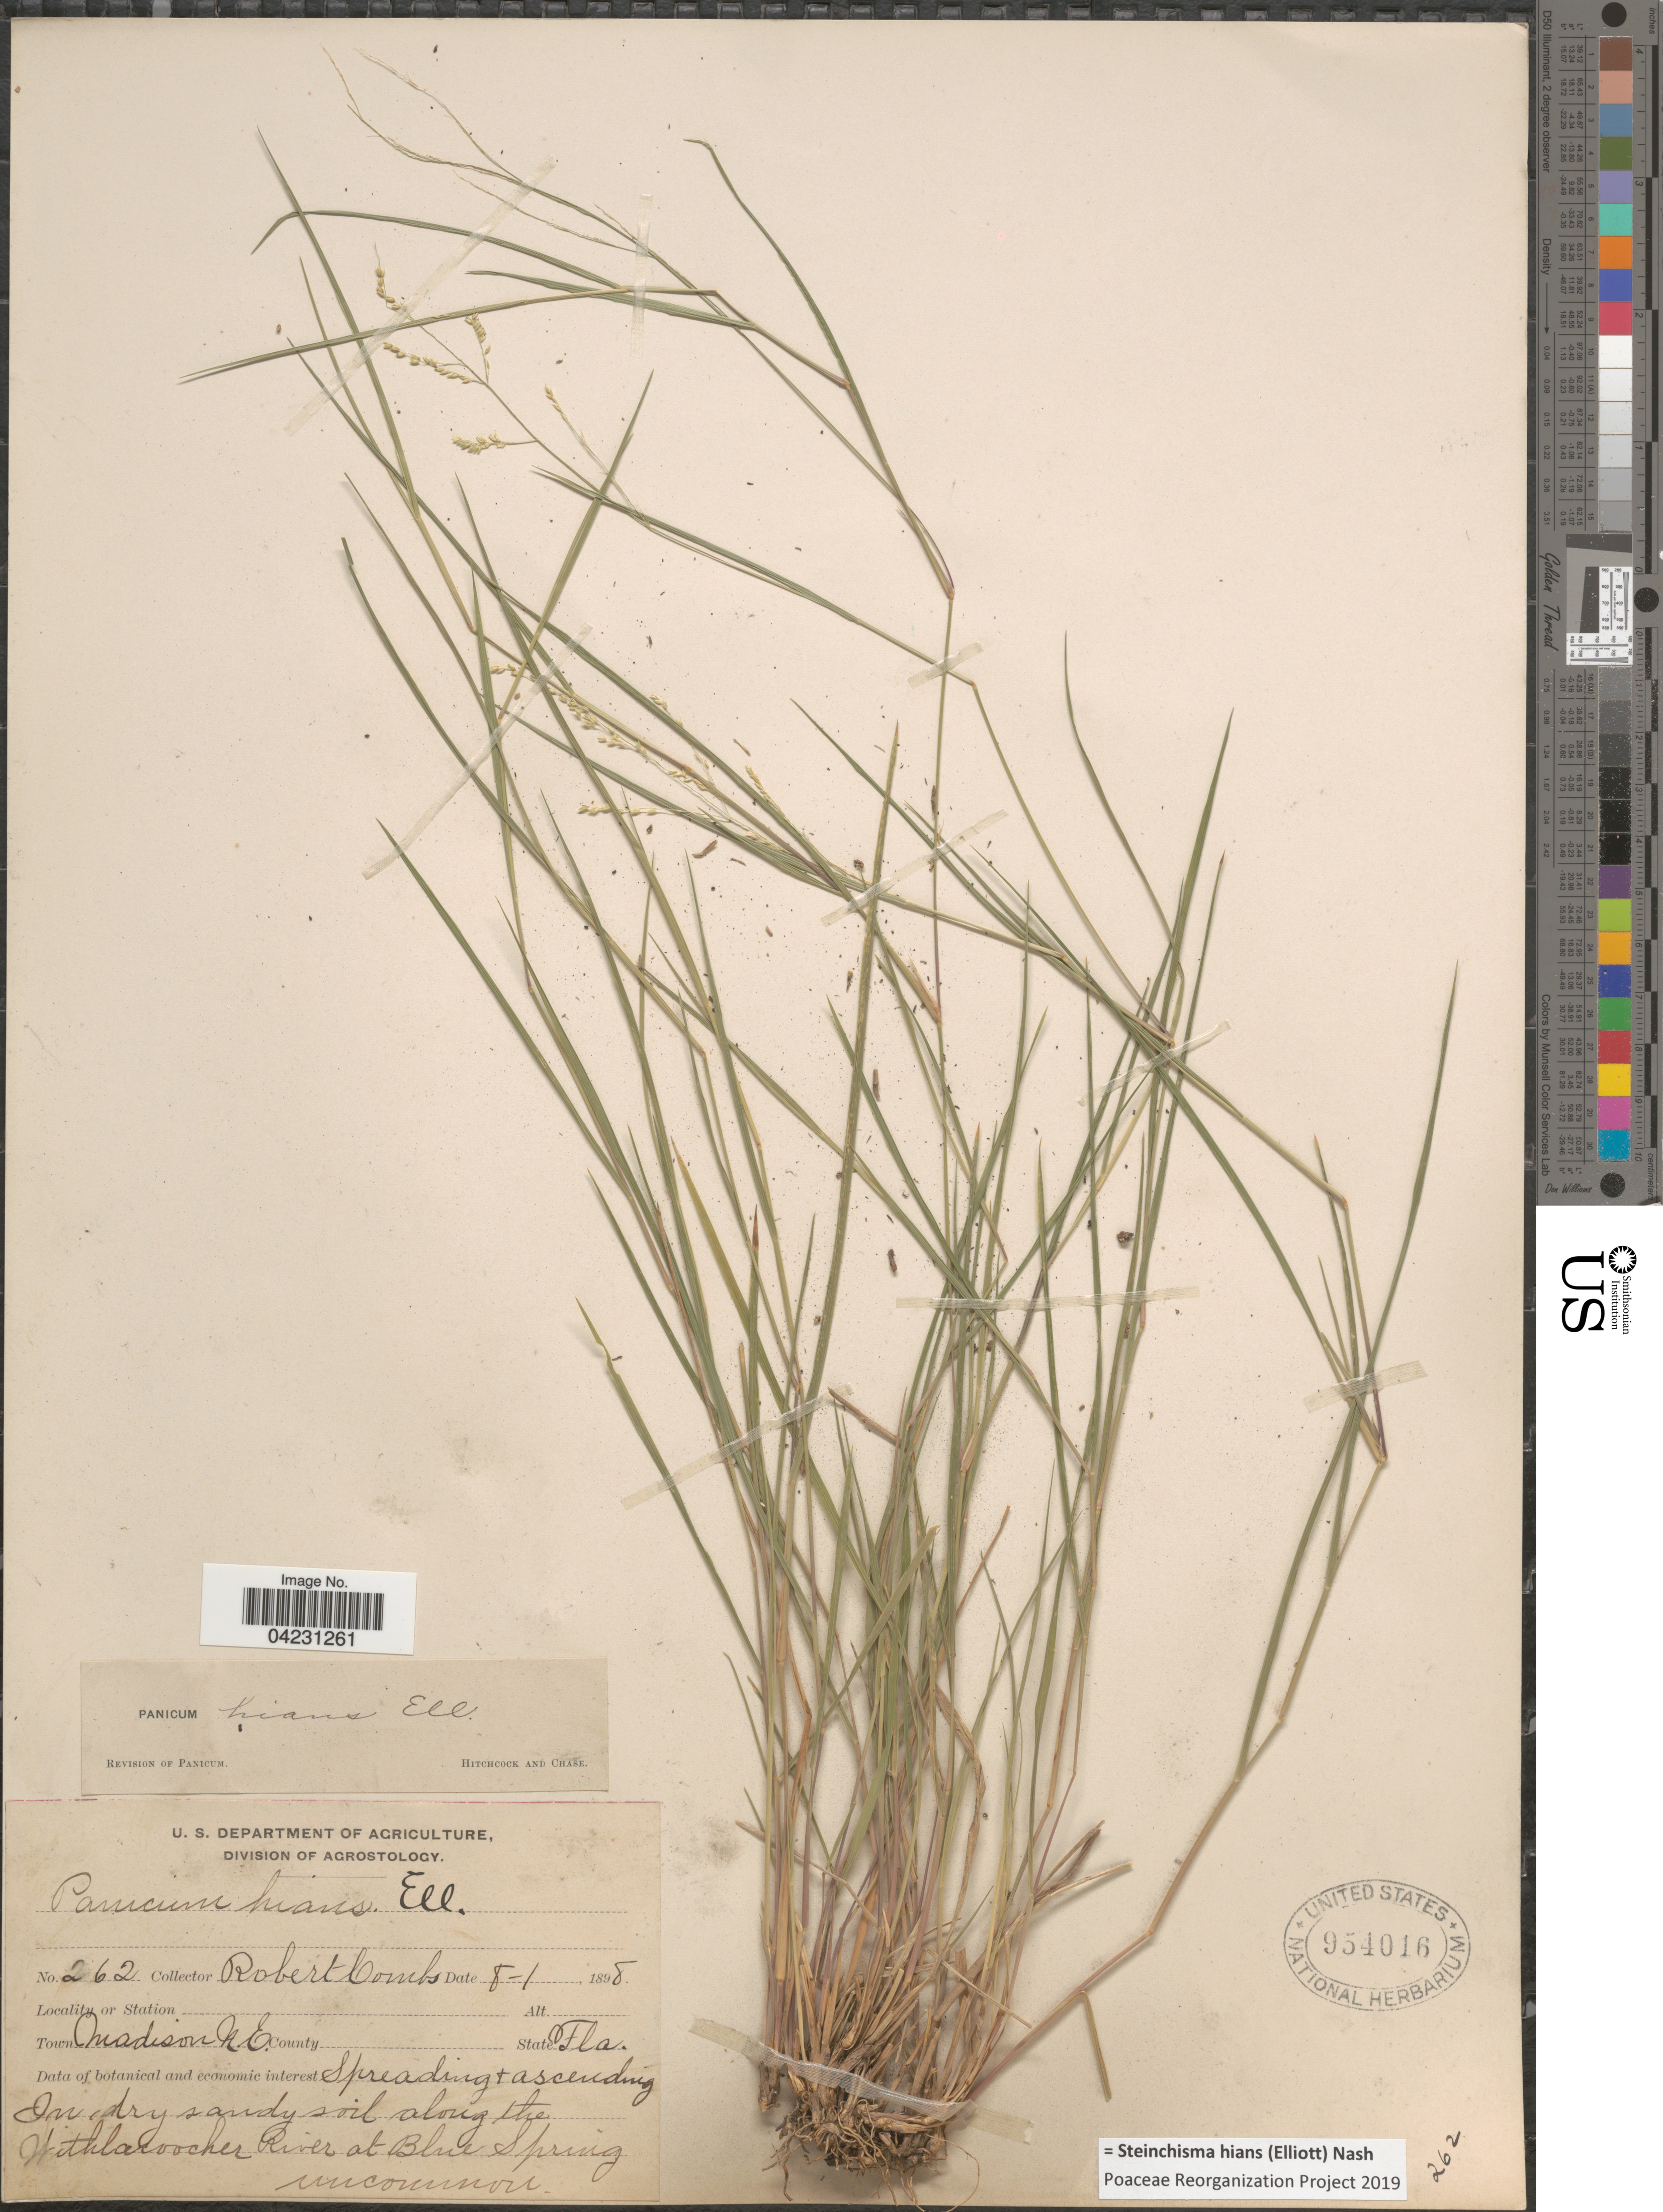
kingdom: Plantae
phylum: Tracheophyta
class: Liliopsida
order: Poales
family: Poaceae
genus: Steinchisma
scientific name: Steinchisma hians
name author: (Elliott) Nash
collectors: R. Combs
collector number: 262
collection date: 1898-08-01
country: United States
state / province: Florida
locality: Town Madison N.E. In dry sandy soil along the Withlacoochee River at Blue Spring.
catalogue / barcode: US 954016